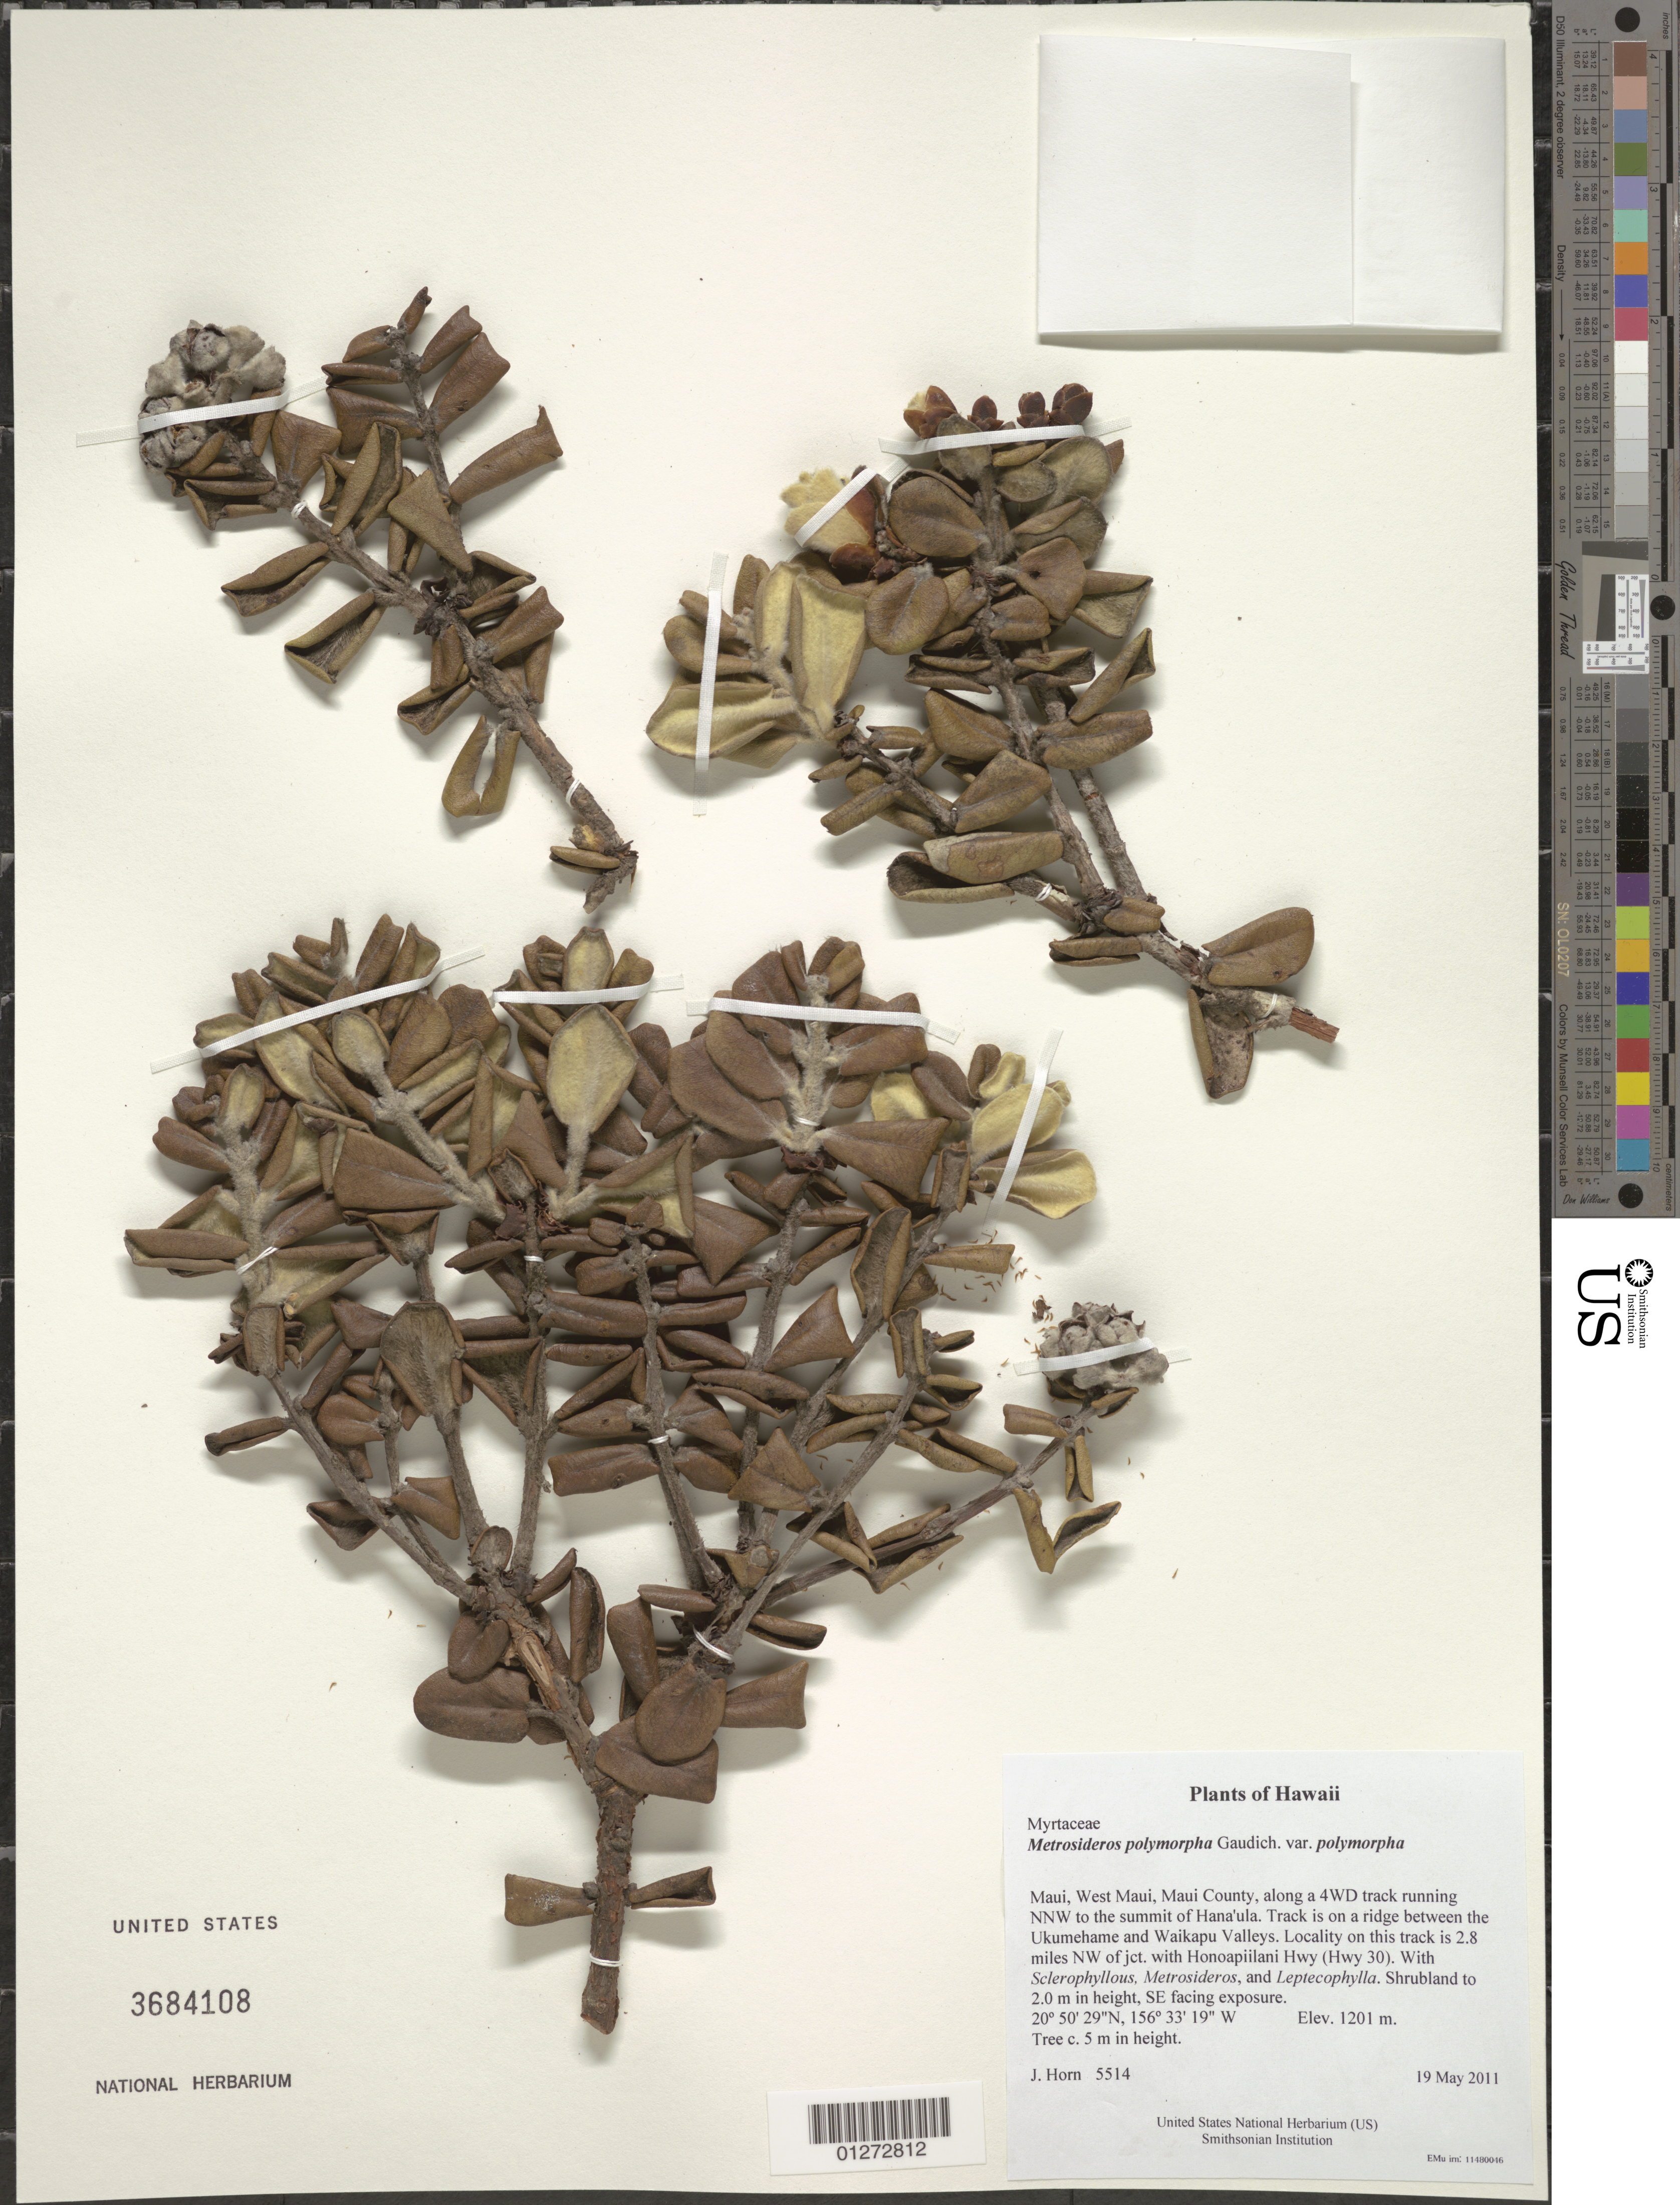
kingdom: Plantae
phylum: Tracheophyta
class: Magnoliopsida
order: Myrtales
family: Myrtaceae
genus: Metrosideros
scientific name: Metrosideros polymorpha var. polymorpha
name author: Gaudich.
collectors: J. Horn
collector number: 5514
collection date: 2011-05-19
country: United States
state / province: Hawaii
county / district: Maui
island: Maui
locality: West Maui, along a 4WD track running NNW to the summit of Hana'ula. Track is on a ridge between the Ukumehame and Waikapu Valleys. Locality on this track is 2.8 miles NW of jct. with Honoapiilani Hwy (Hwy 30).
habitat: Sclerophyllous shrubland to 2.0 m in height, SE facing exposure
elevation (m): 1201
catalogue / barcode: US 3684108